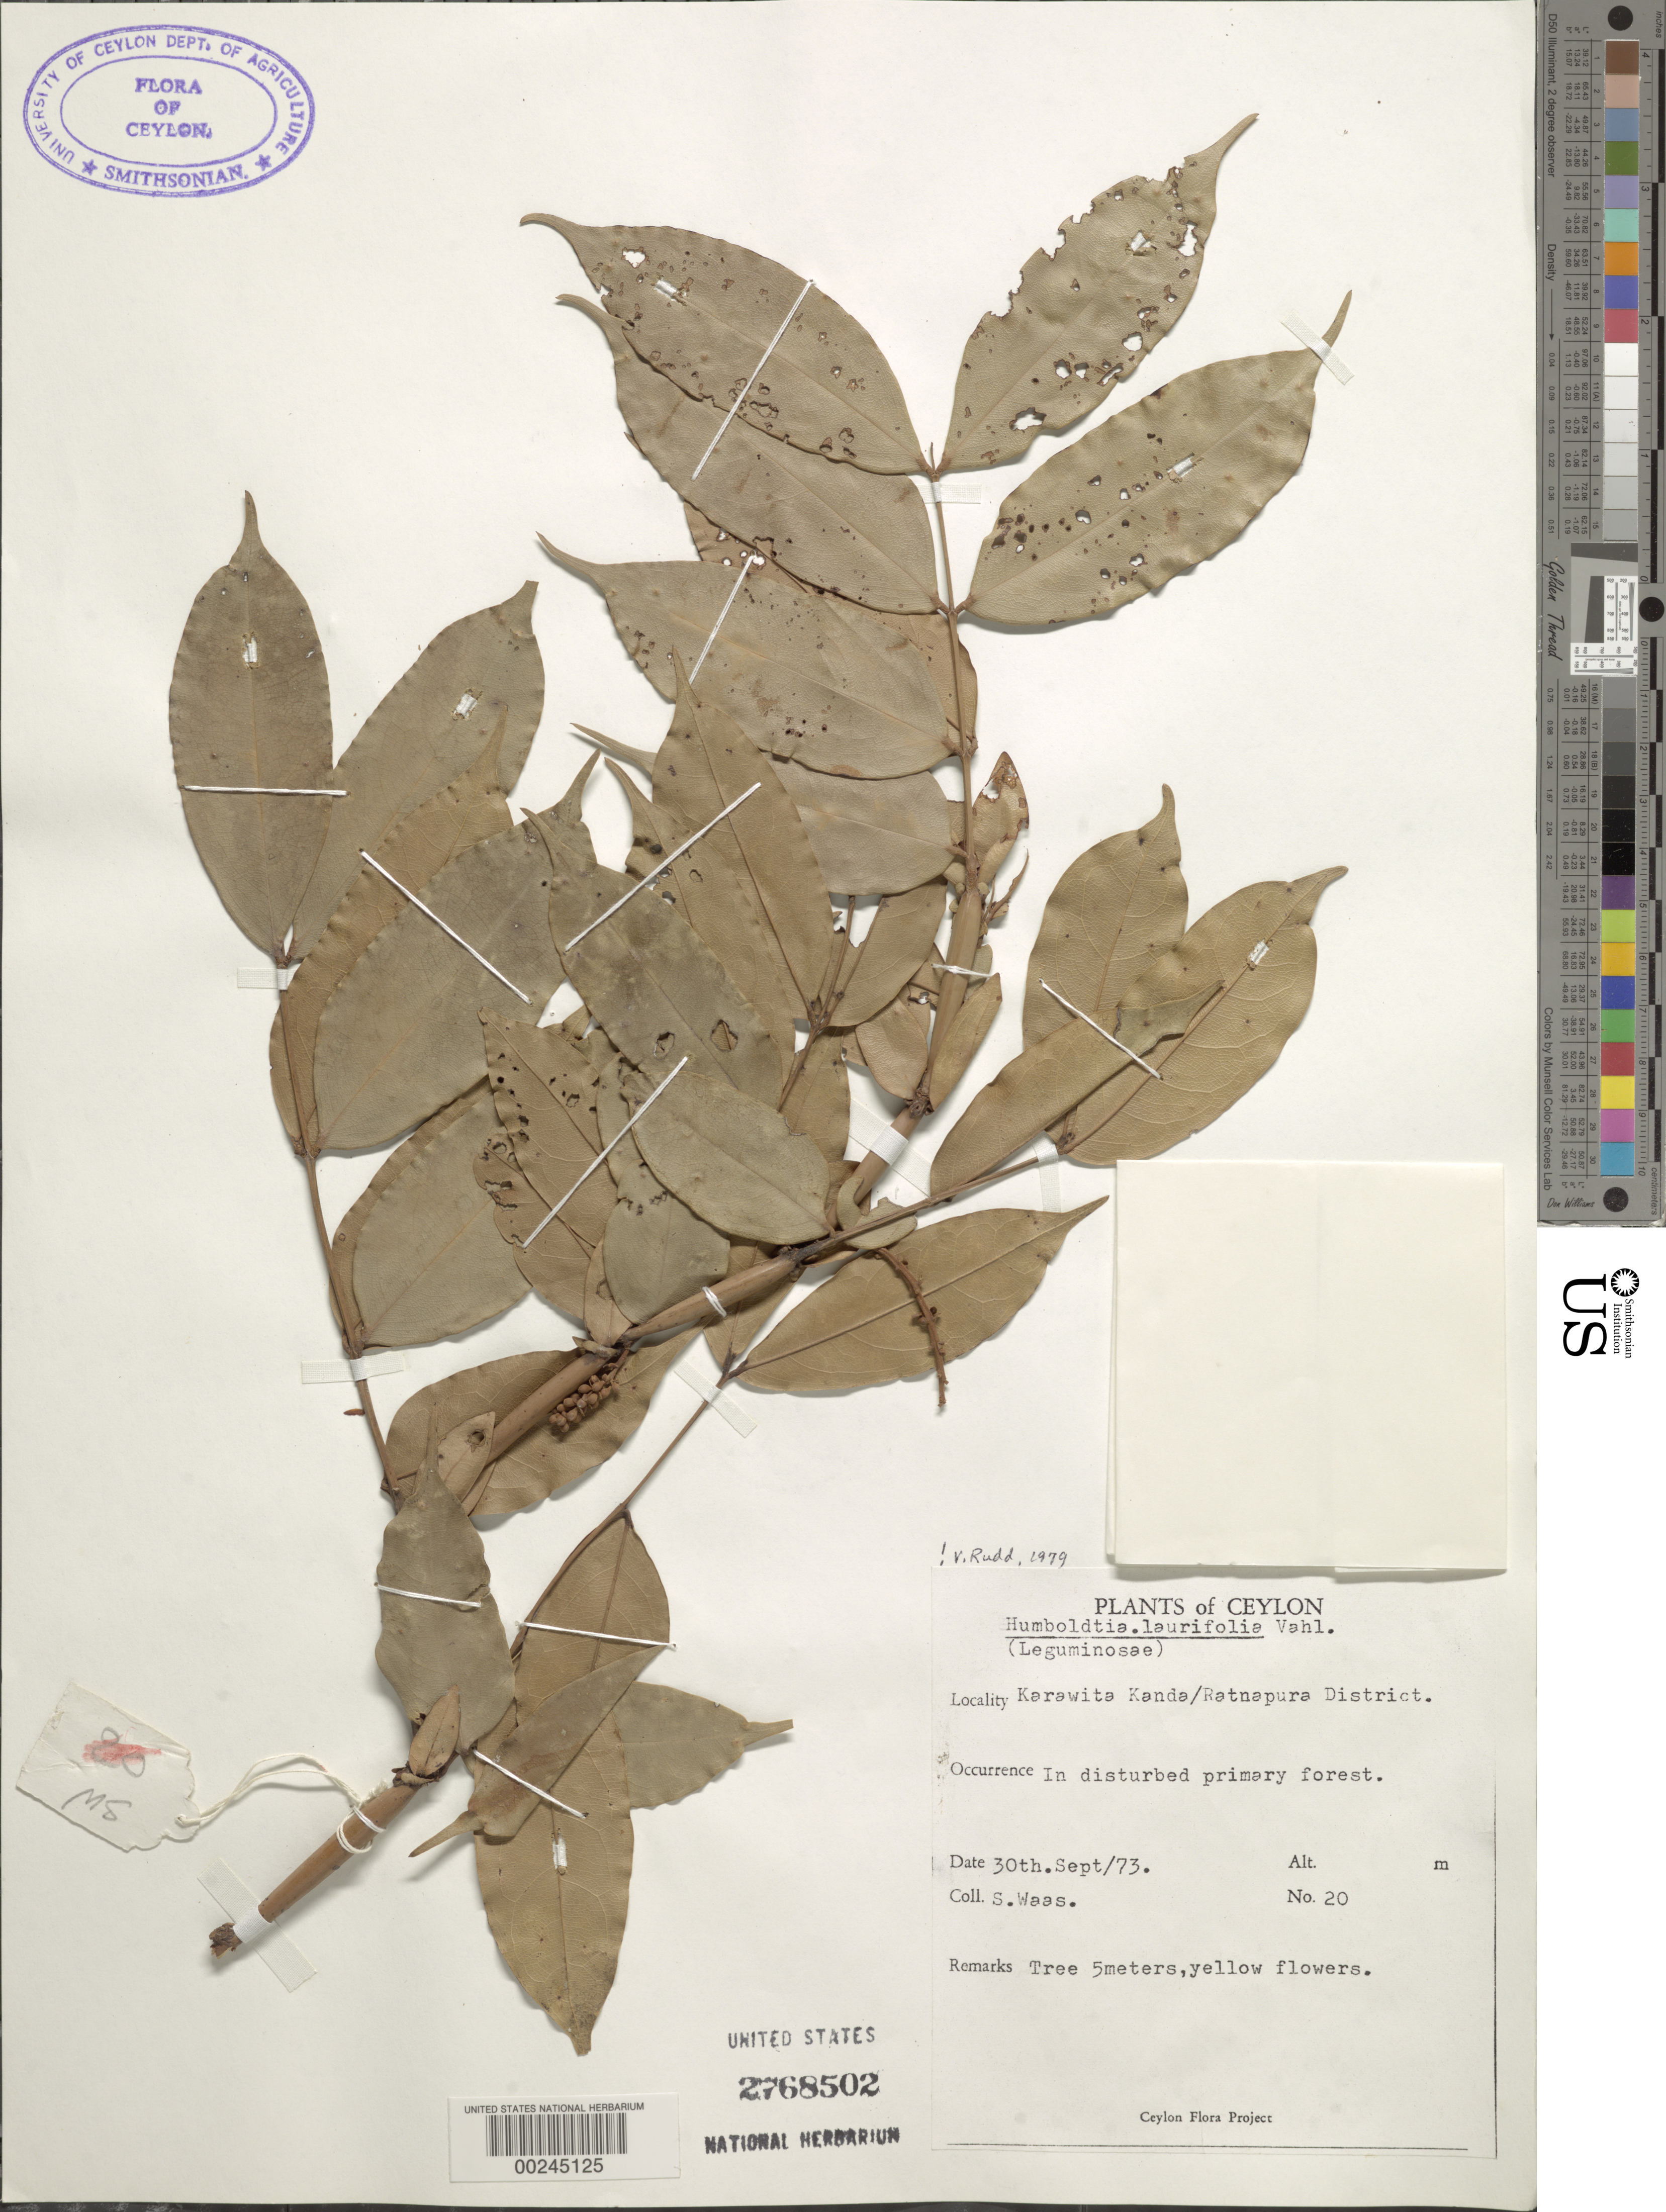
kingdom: Plantae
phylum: Tracheophyta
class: Magnoliopsida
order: Fabales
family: Fabaceae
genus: Humboldtia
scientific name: Humboldtia laurifolia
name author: Vahl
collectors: S. Waas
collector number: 20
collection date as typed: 30 Sep 1973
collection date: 1973-09-30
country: Sri Lanka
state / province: Sabaragamuwa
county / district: Ratnapura Dist.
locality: Karawita kanda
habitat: In distrubed primary forest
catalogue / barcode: US 2768502